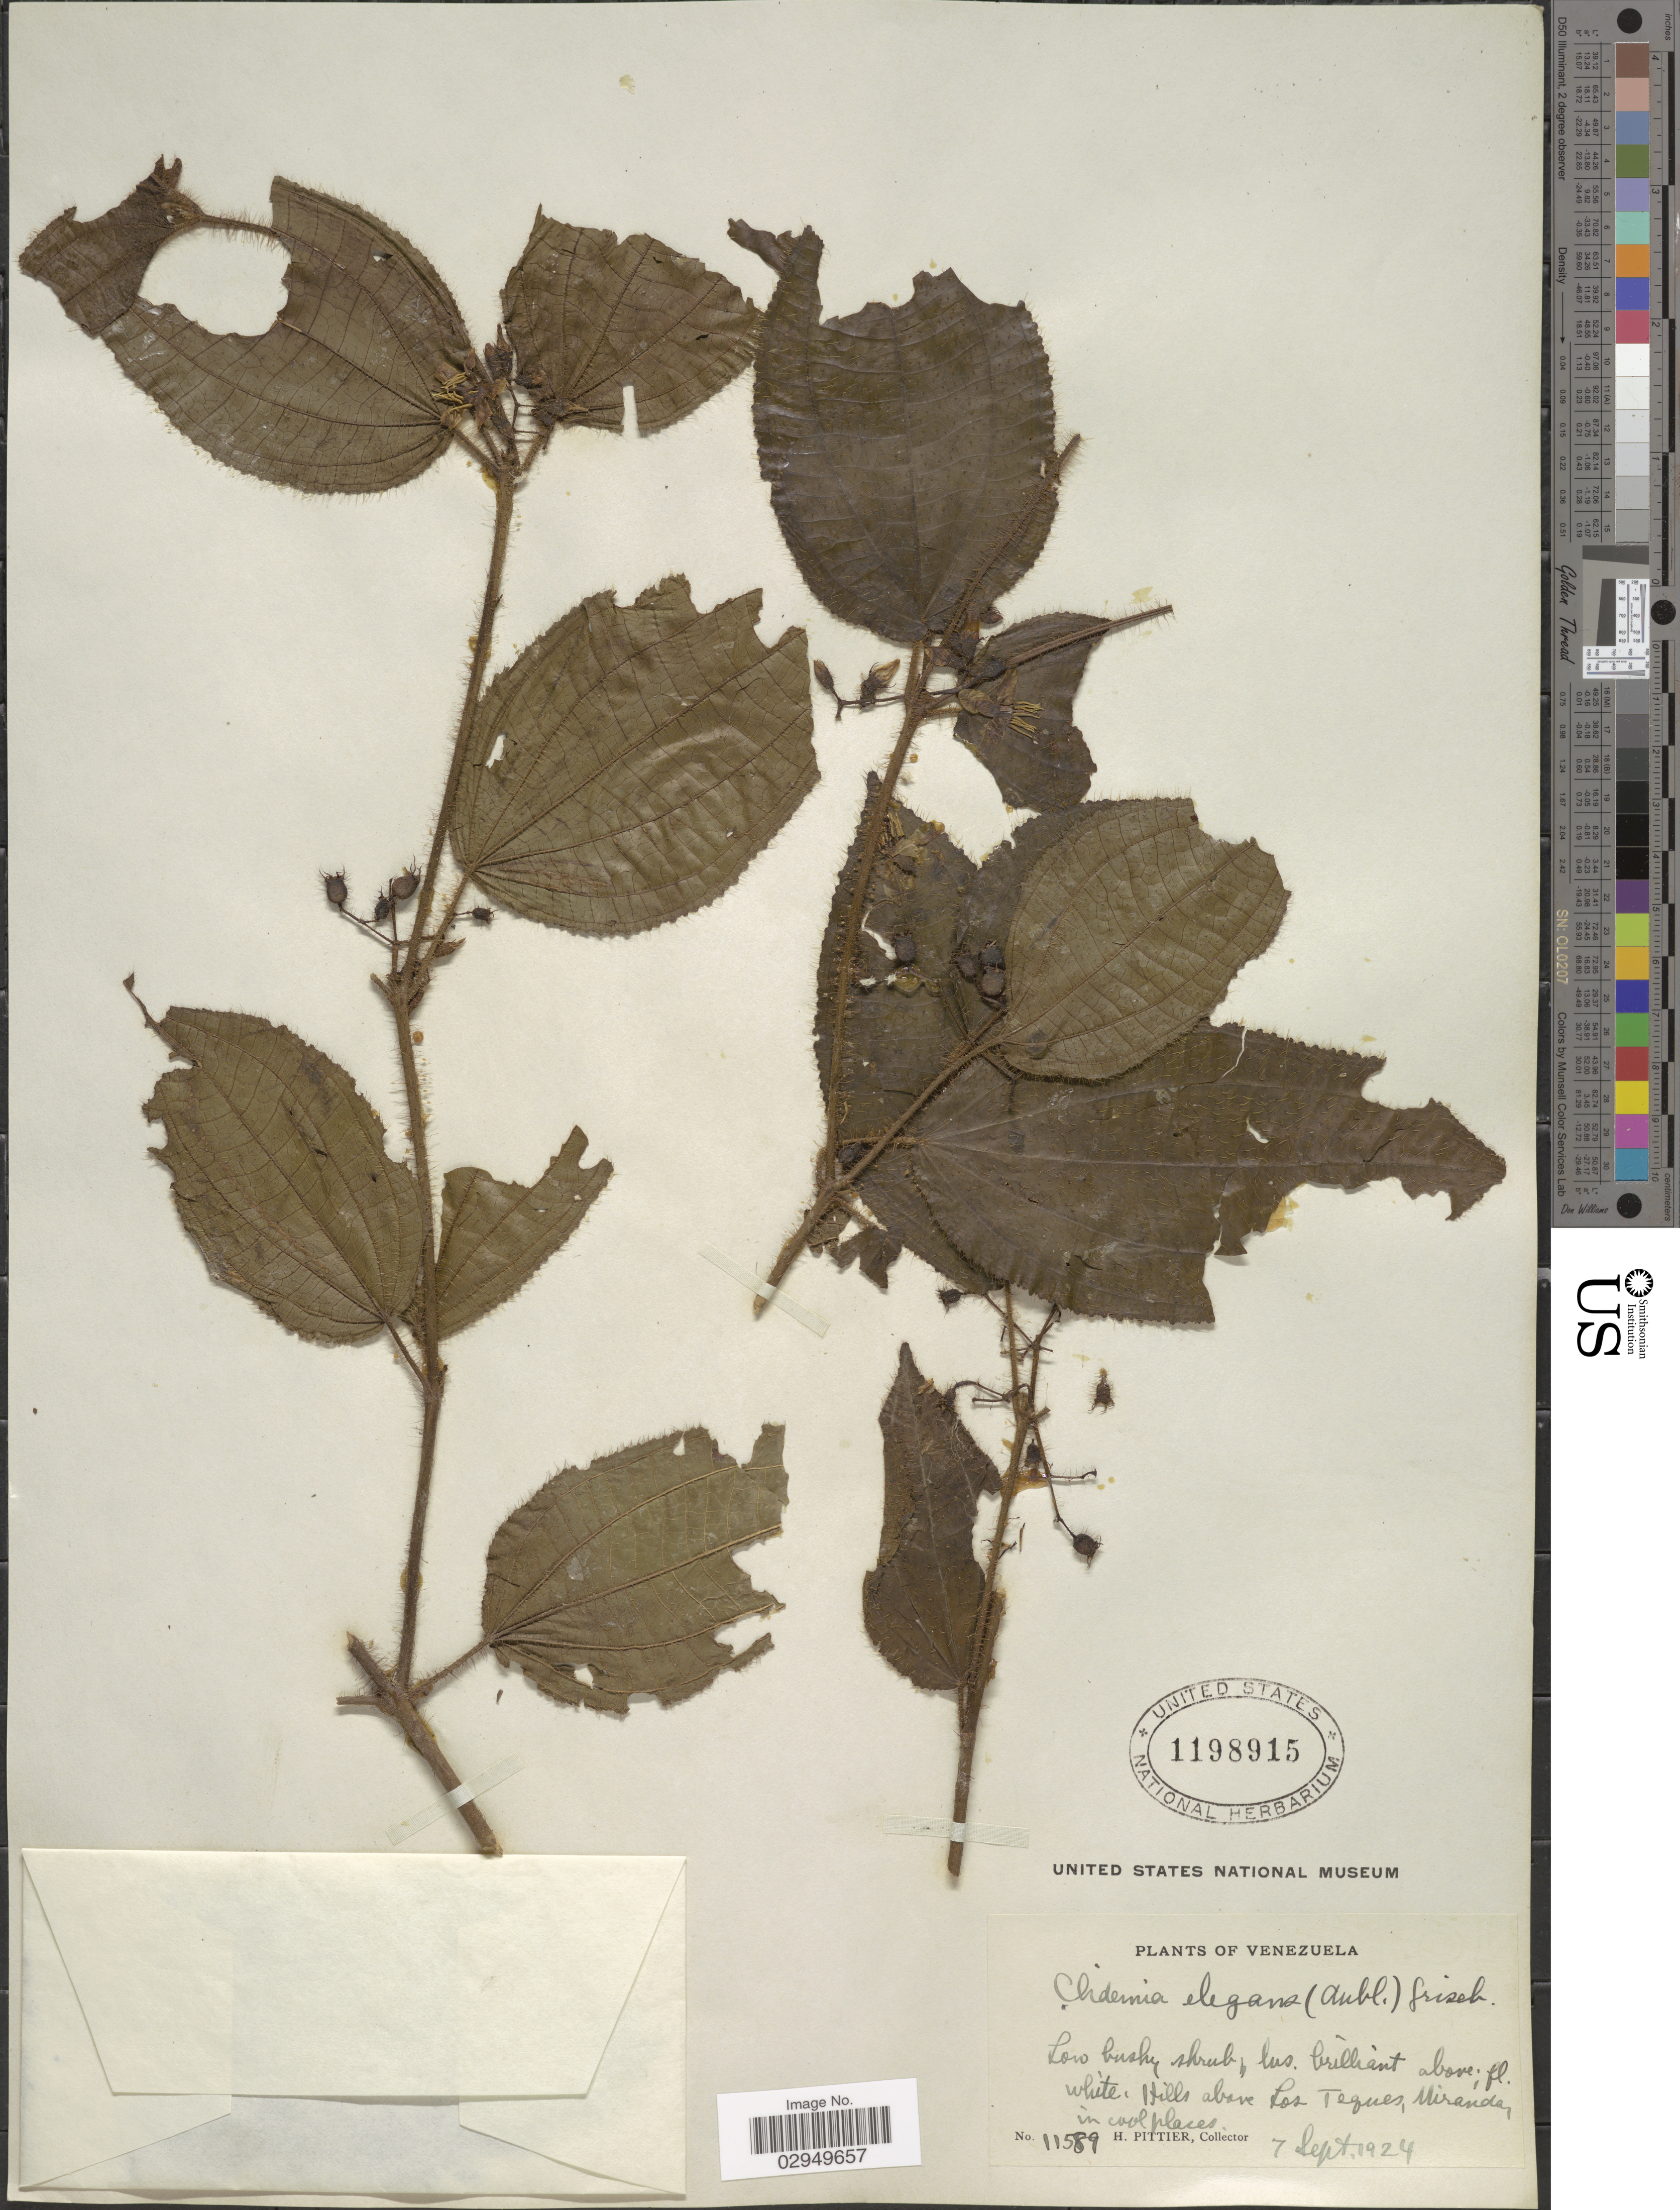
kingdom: Plantae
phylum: Tracheophyta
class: Magnoliopsida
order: Myrtales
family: Melastomataceae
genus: Clidemia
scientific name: Clidemia hirta var. elegans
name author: (Aubl.) Griseb.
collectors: H. F. Pittier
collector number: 11589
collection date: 1924-09-07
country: Venezuela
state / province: Miranda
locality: Hills above Los Teques.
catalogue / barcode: US 1198915